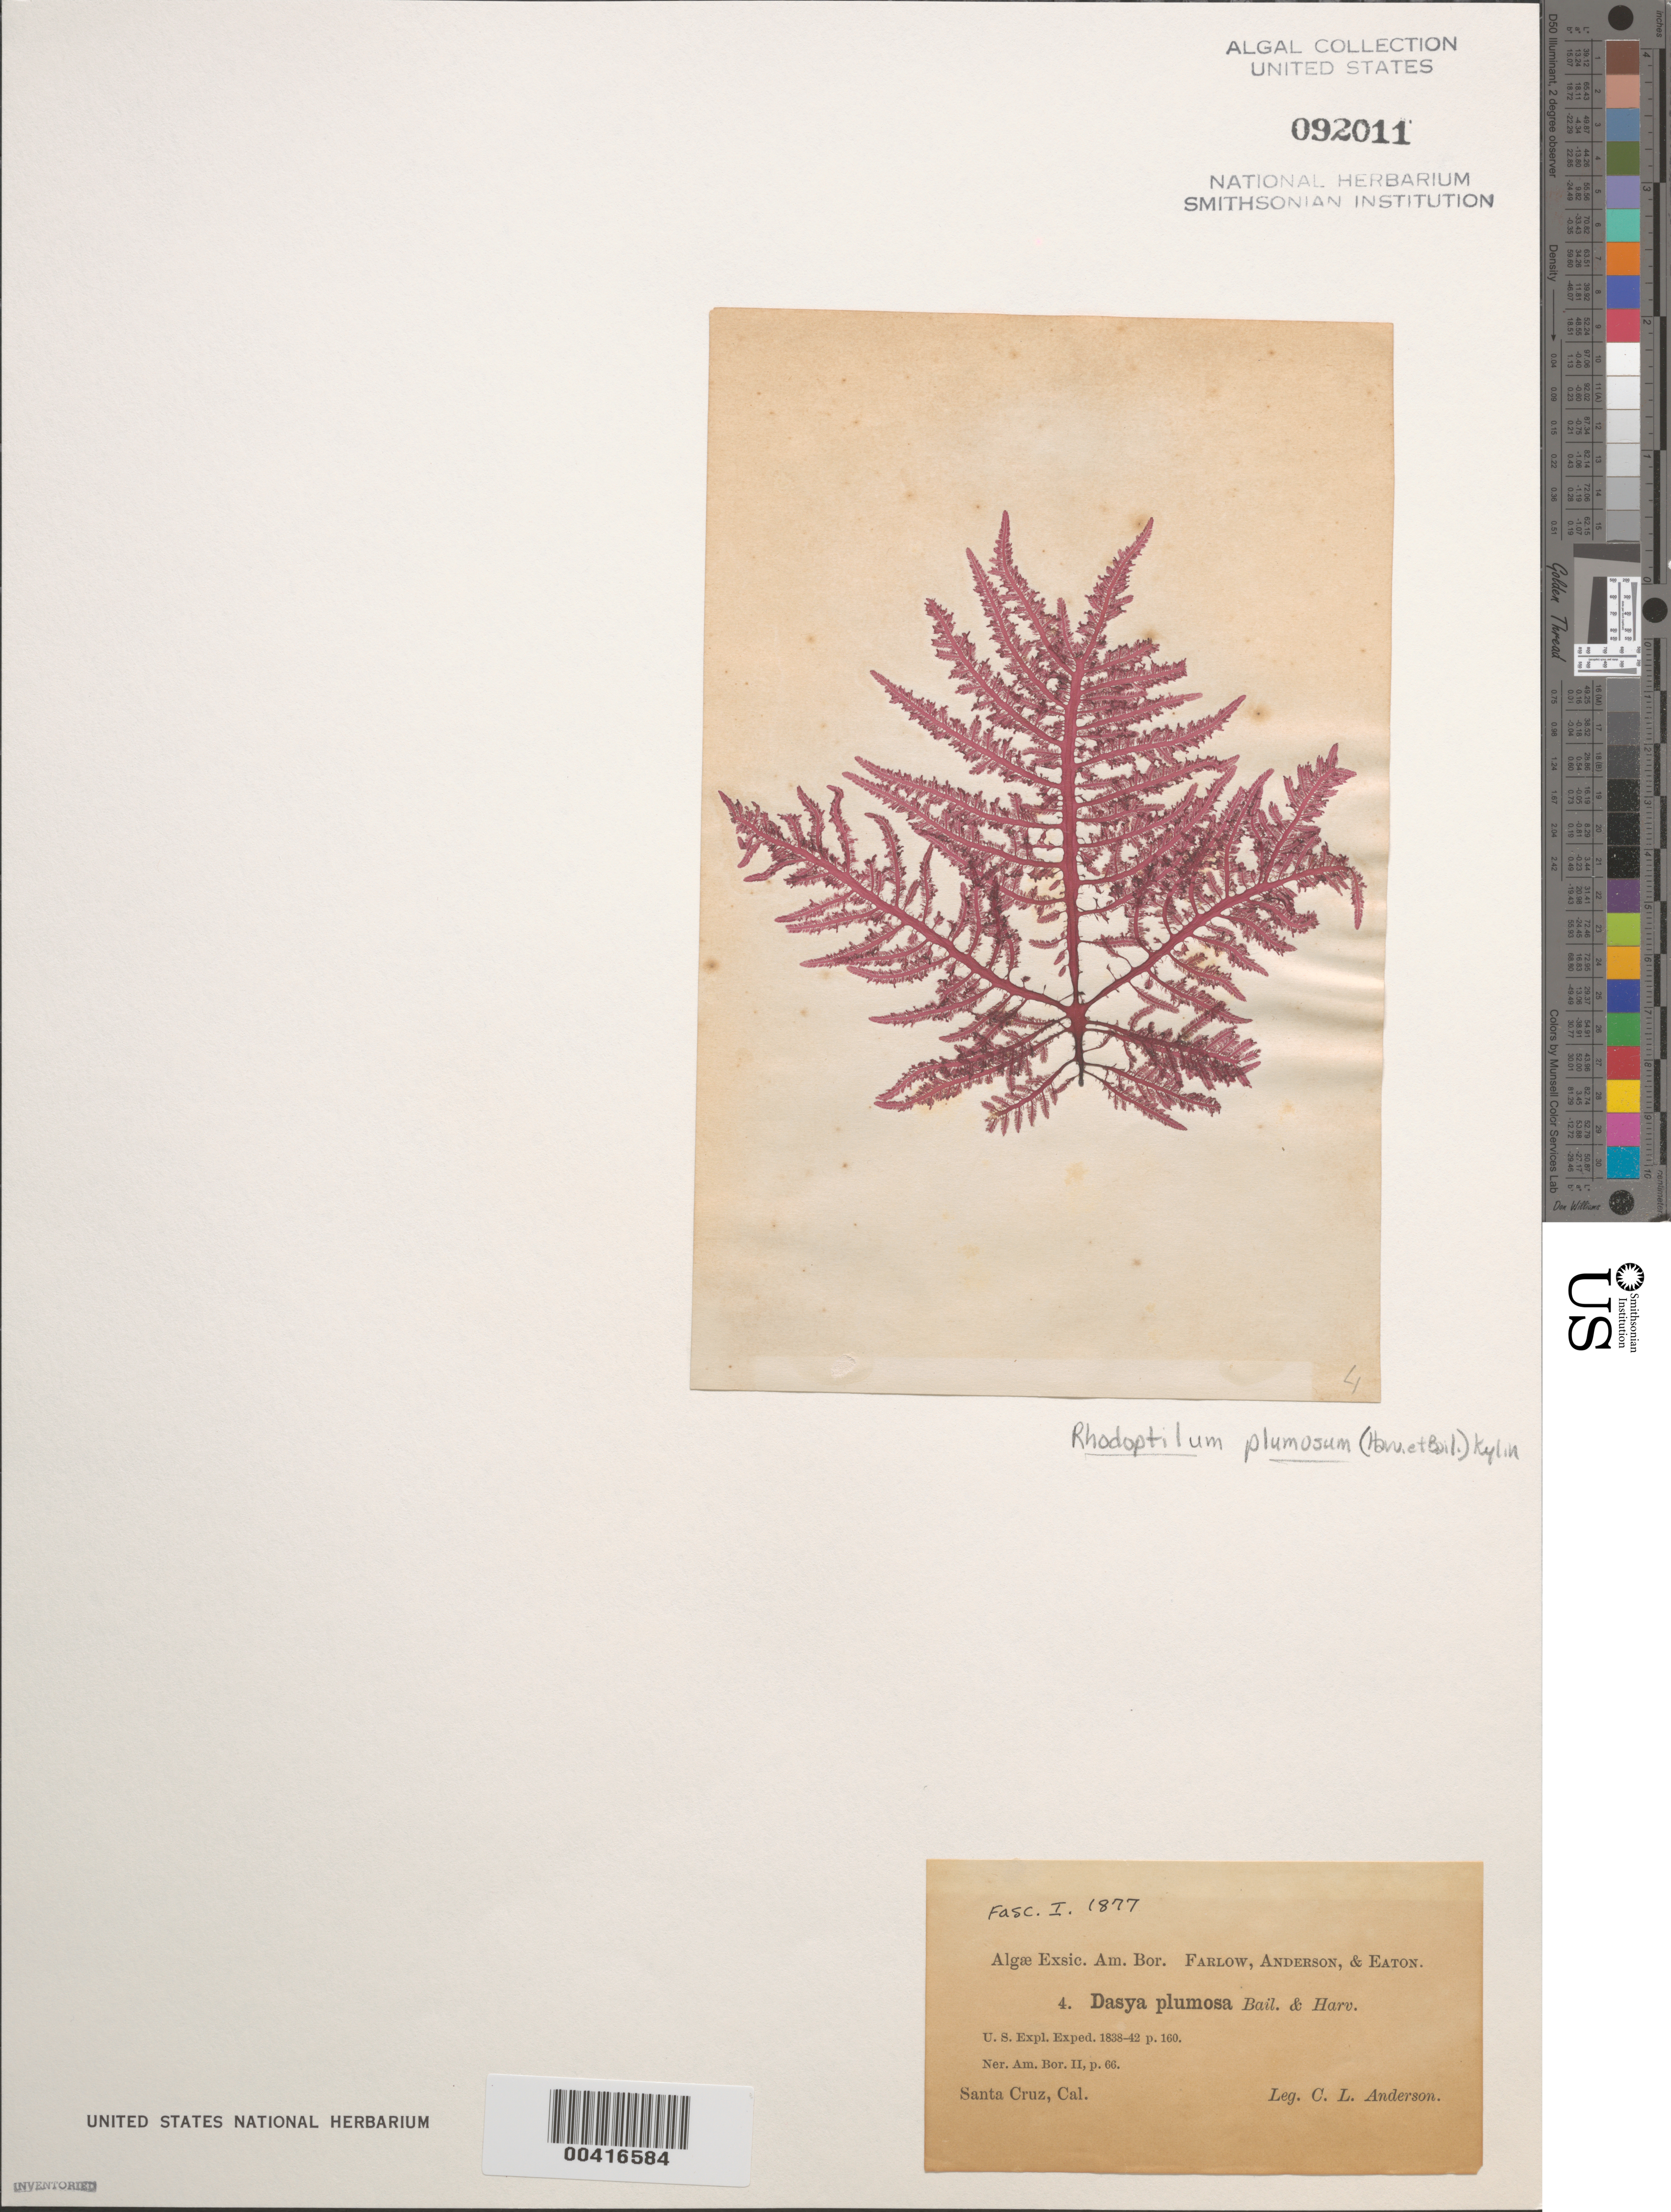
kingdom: Plantae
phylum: Rhodophyta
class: Florideophyceae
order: Ceramiales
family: Dasyaceae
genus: Rhodoptilum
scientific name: Rhodoptilum plumosum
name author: (Harv. & Bail.) Kylin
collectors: C. L. Anderson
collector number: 4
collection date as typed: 18--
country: United States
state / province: California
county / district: Santa Cruz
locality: Santa Cruz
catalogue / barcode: US 92011